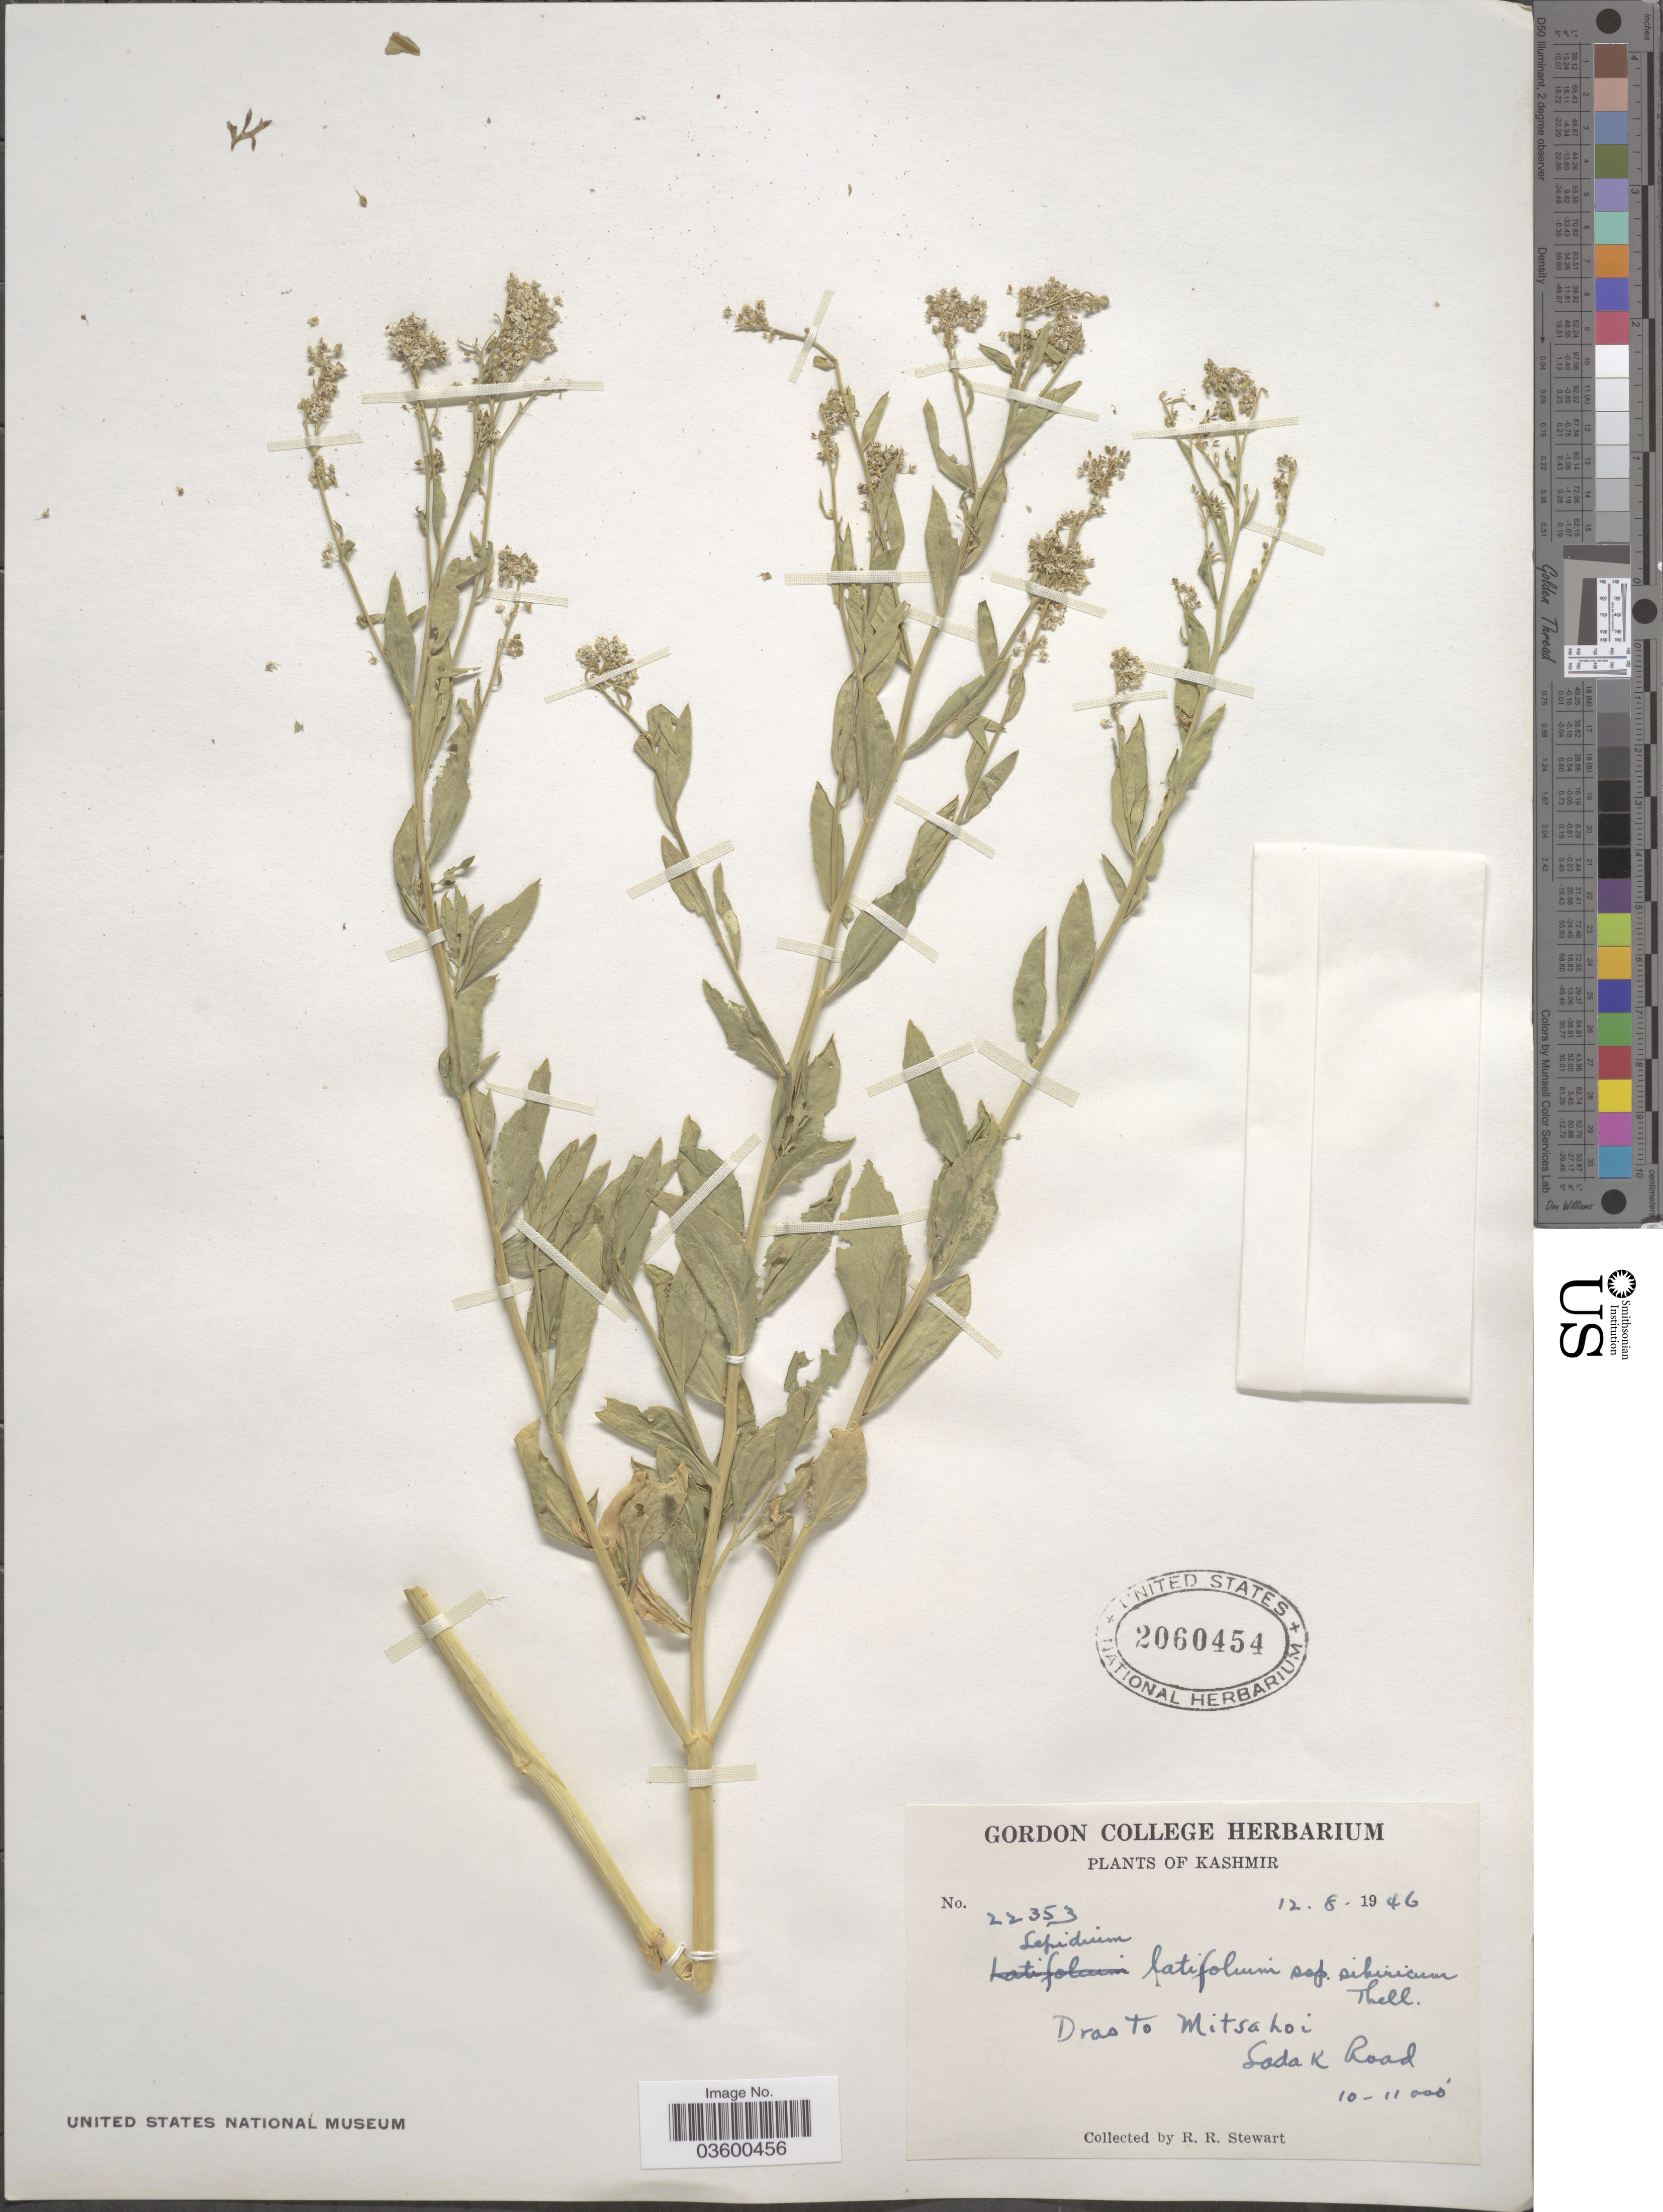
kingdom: Plantae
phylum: Tracheophyta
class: Magnoliopsida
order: Brassicales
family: Brassicaceae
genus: Lepidium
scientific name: Lepidium latifolium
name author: L.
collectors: R. Stewart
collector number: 22353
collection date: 1946-08-12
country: India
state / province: Ladakh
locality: Dras To Mitsahoi. Ladak Road. Kashmir.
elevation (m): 3048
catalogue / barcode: US 2060454